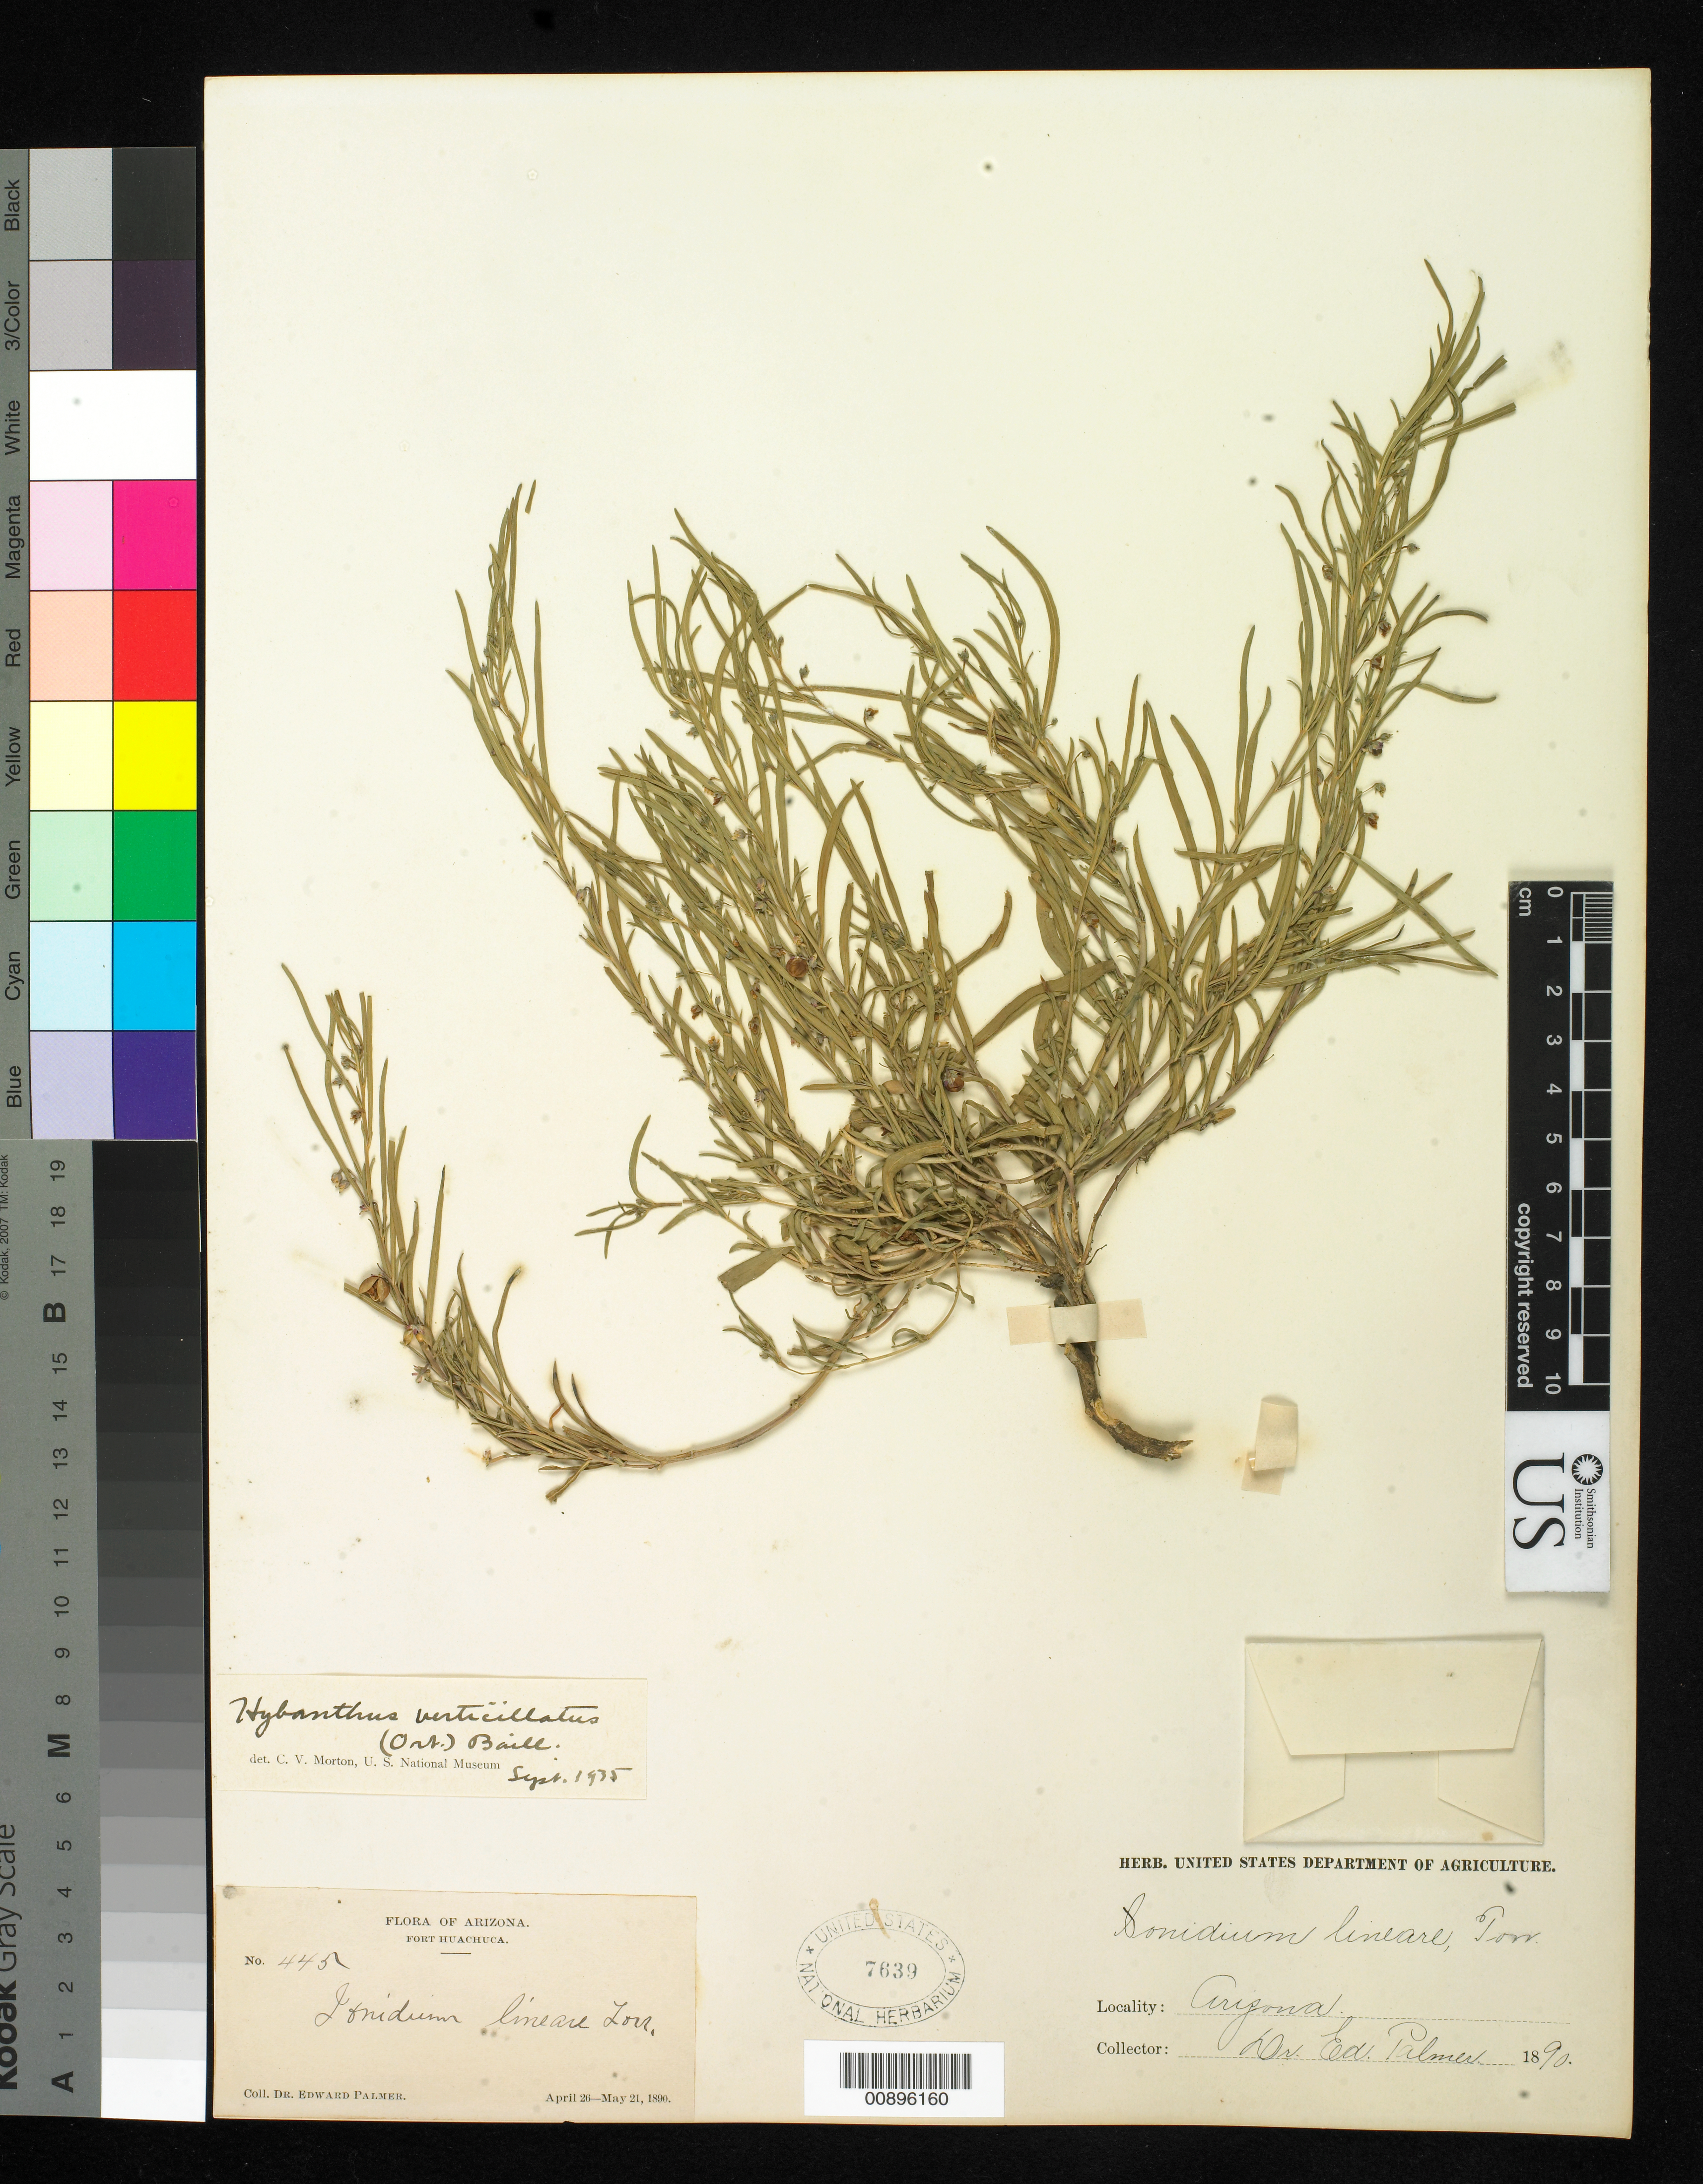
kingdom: Plantae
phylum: Tracheophyta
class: Magnoliopsida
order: Malpighiales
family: Violaceae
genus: Pombalia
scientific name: Pombalia verticillata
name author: (Ortega) Paula-Souza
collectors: E. Palmer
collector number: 445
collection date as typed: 26 Apr 1890 to 21 May 1890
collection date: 1890-04-26/1890-05-21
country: United States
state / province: Arizona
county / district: Cochise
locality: Fort Huachuca.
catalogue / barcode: US 7639